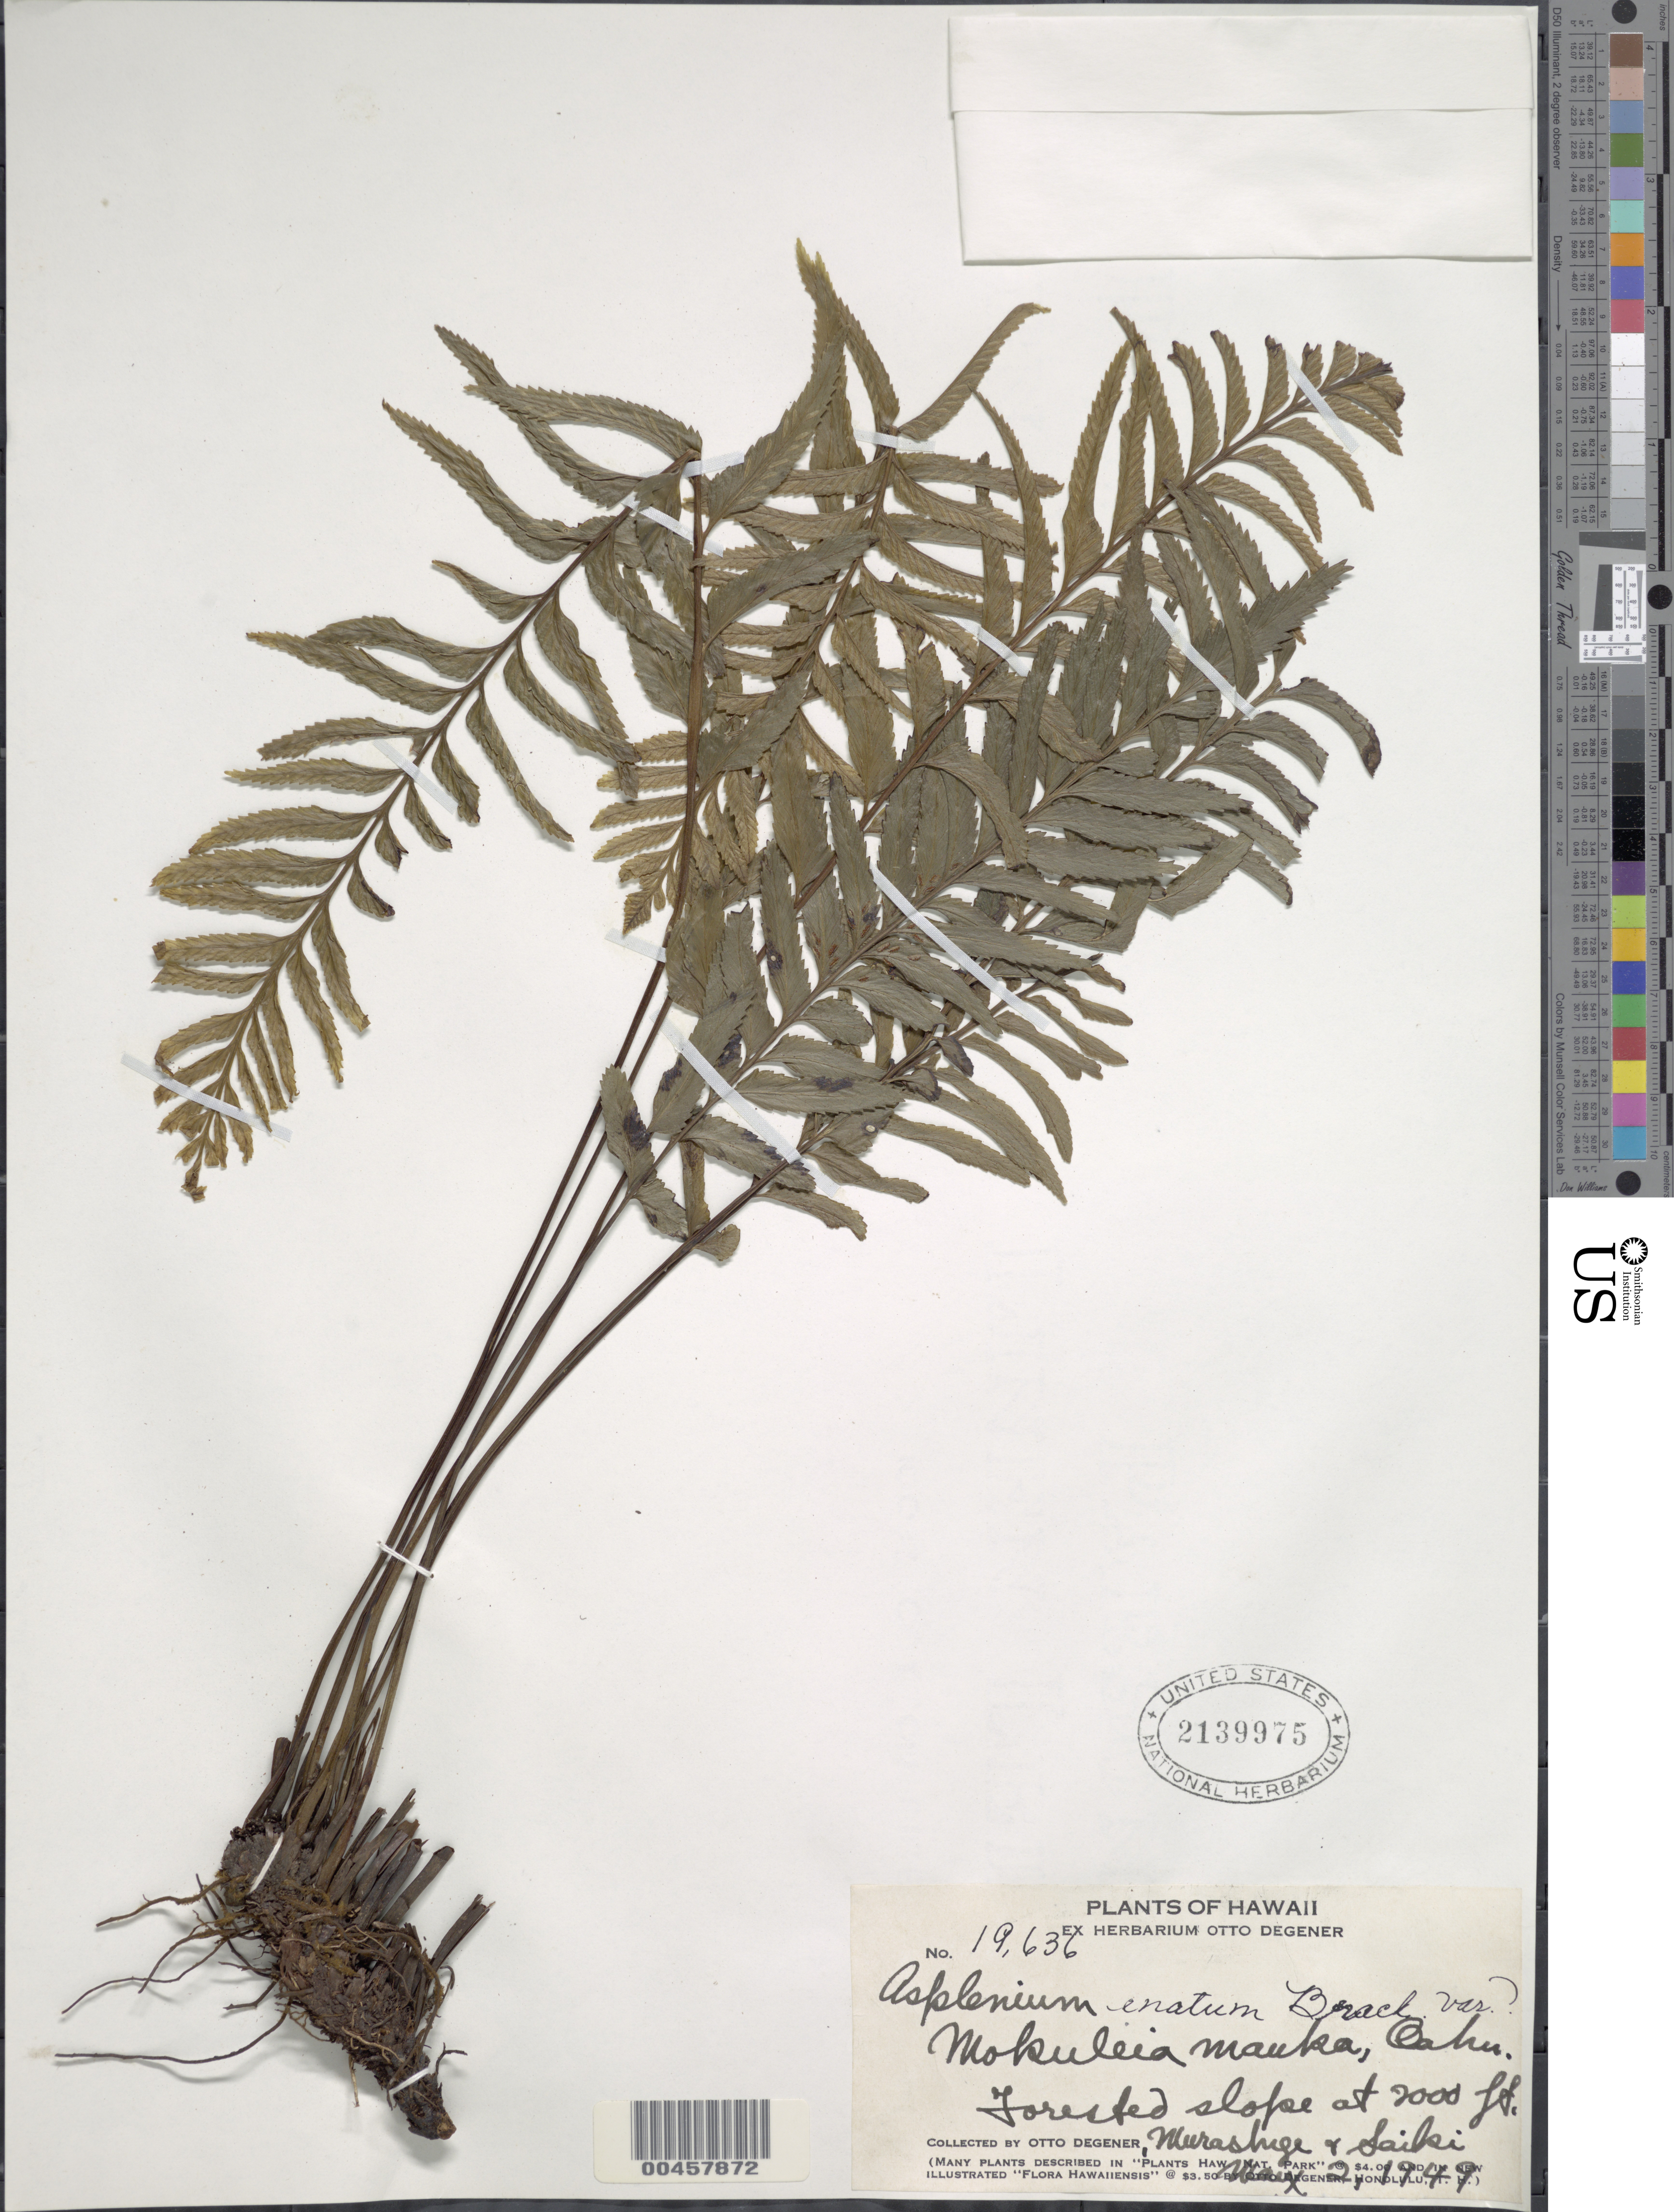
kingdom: Plantae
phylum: Tracheophyta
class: Polypodiopsida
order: Polypodiales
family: Aspleniaceae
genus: Asplenium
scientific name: Asplenium kaulfussii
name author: Schltdl.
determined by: Wagner, W. L., (BOT), Smithsonian Institution - National Museum of Natural History (UNITED STATES)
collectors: O. Degener, Murashige & Saiki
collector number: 19636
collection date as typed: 2 May 1949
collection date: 1949-05-02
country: United States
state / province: Hawaii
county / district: Honolulu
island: Oahu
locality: Mokuleia mauka, Oahu.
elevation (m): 610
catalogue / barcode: US 2139975